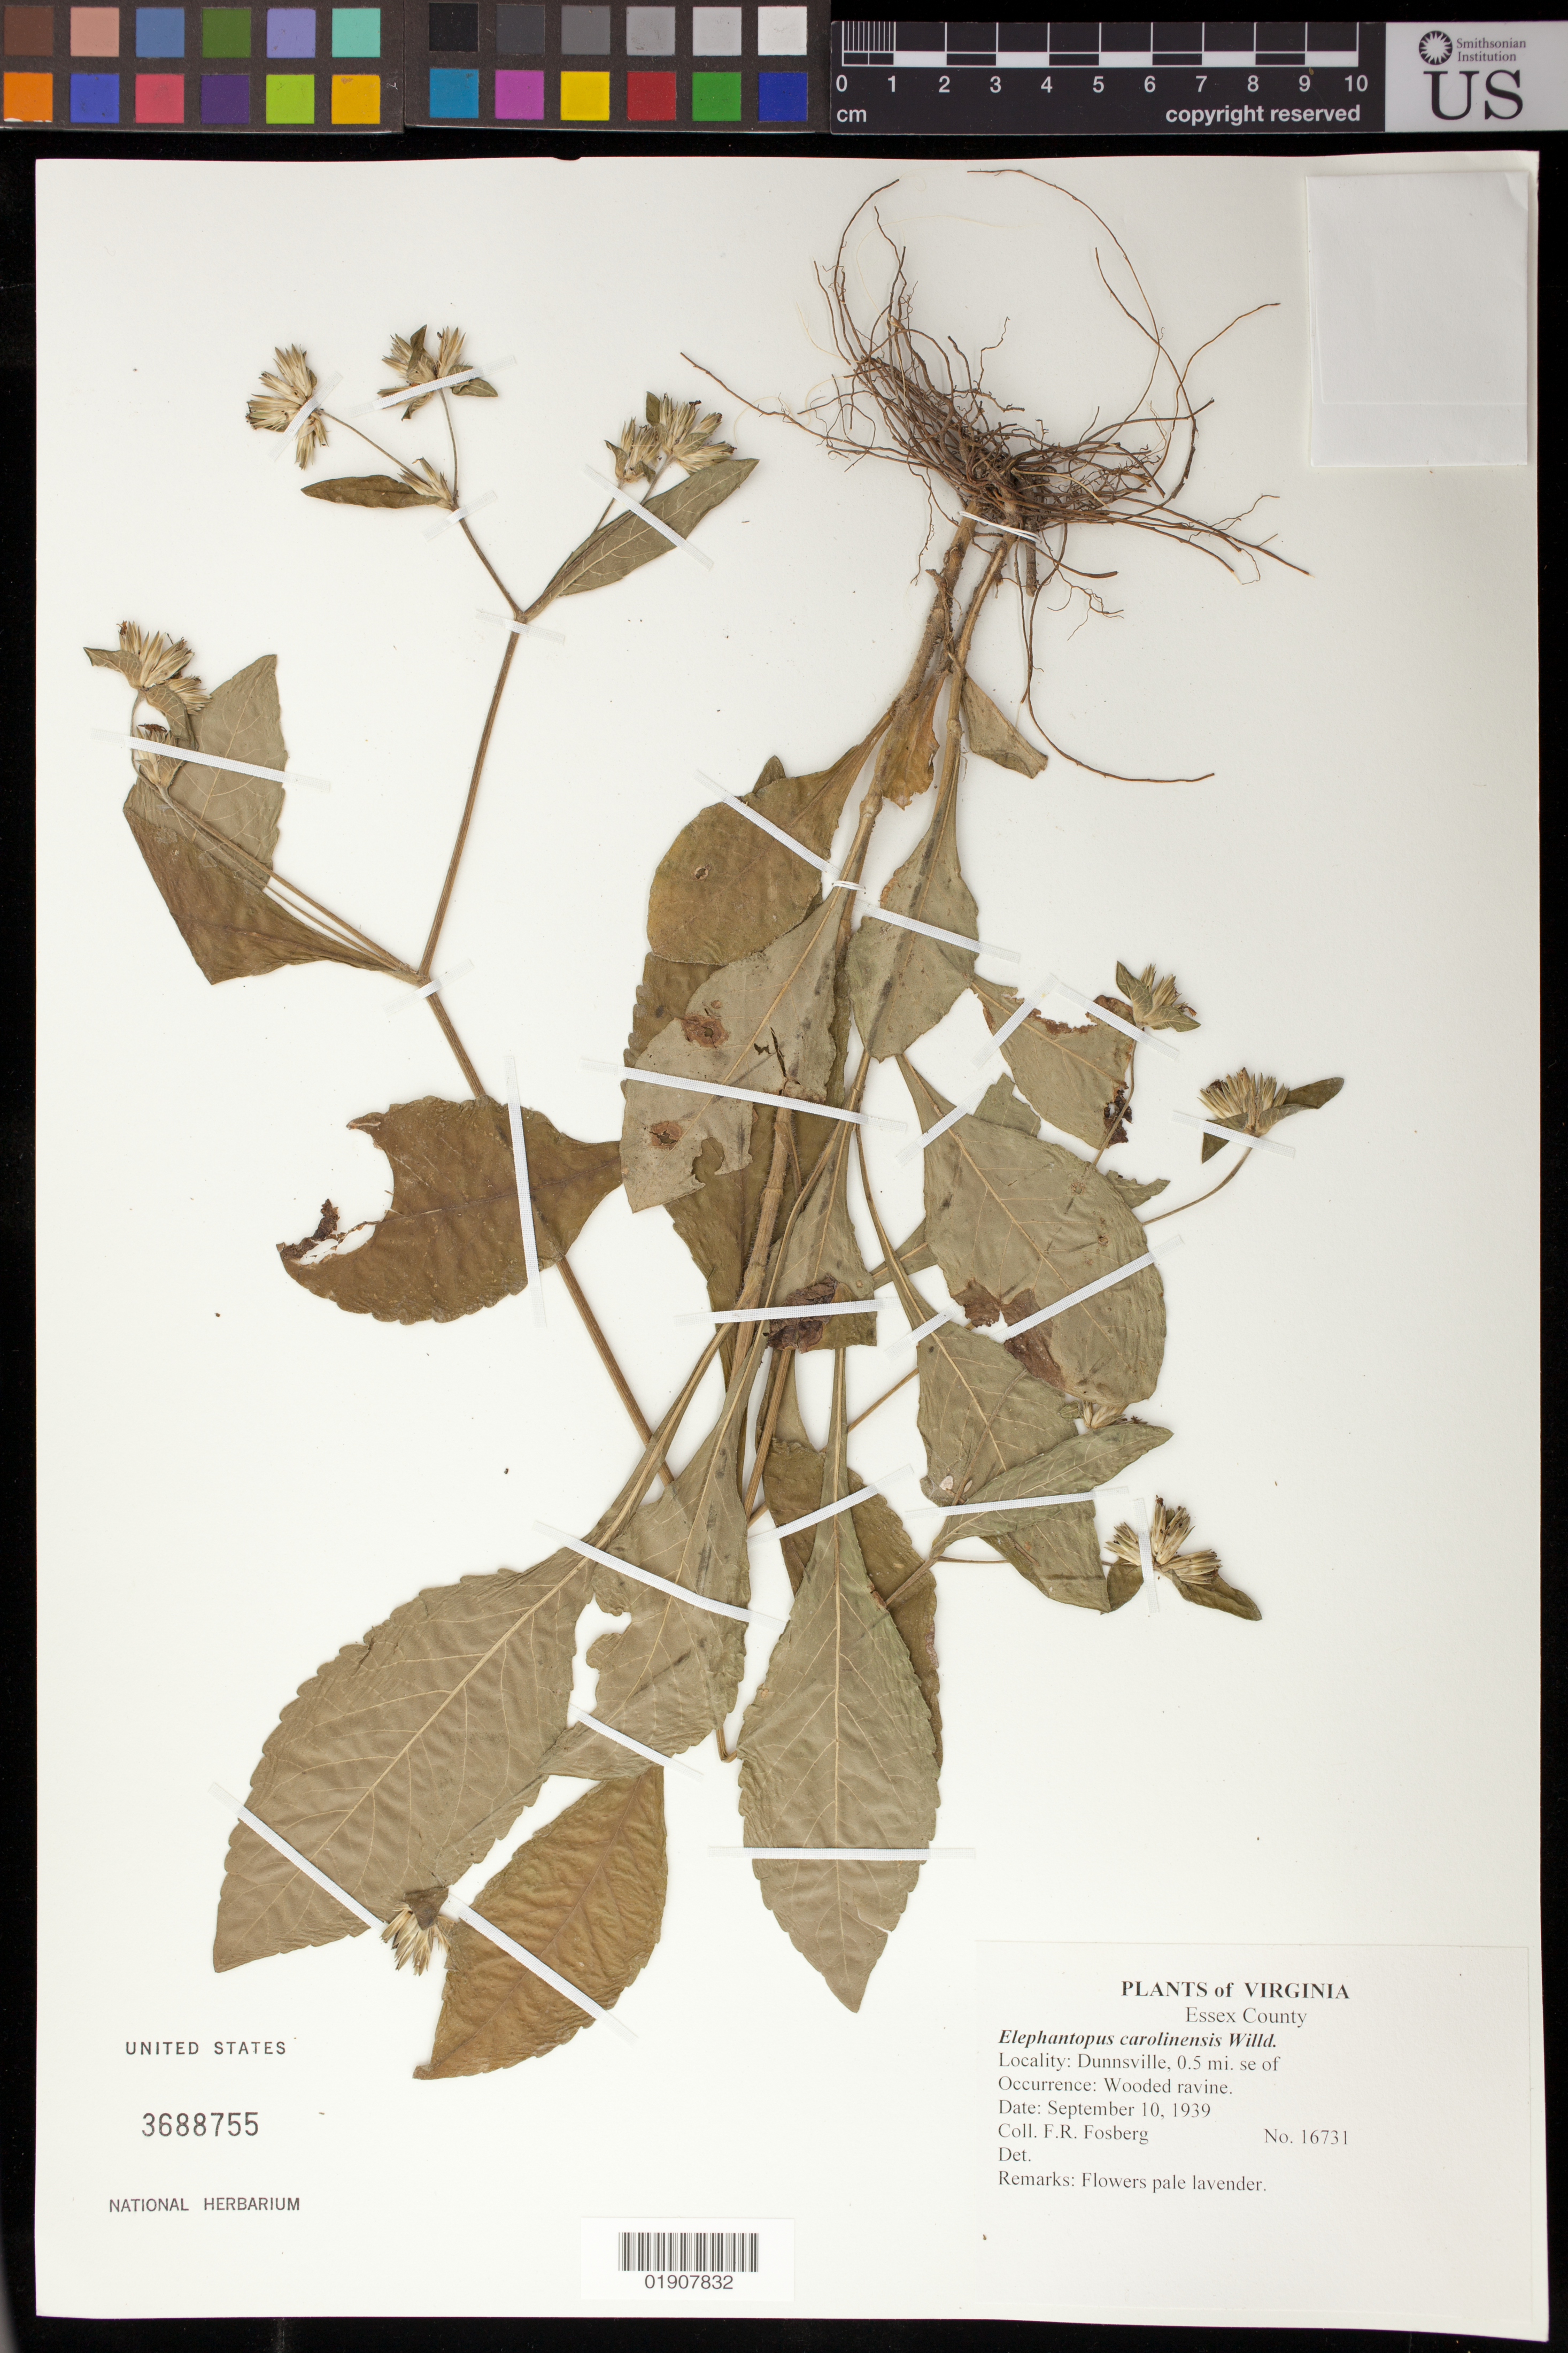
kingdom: Plantae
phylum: Tracheophyta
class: Magnoliopsida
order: Asterales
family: Asteraceae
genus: Elephantopus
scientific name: Elephantopus carolinensis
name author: G. Mey.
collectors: F. R. Fosberg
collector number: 16731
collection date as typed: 10 Sep 1939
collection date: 1939-09-10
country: United States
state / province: Virginia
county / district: Essex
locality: Dunnsville, 0.5 mi. SE of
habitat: Wooded ravine.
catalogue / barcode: US 3688755